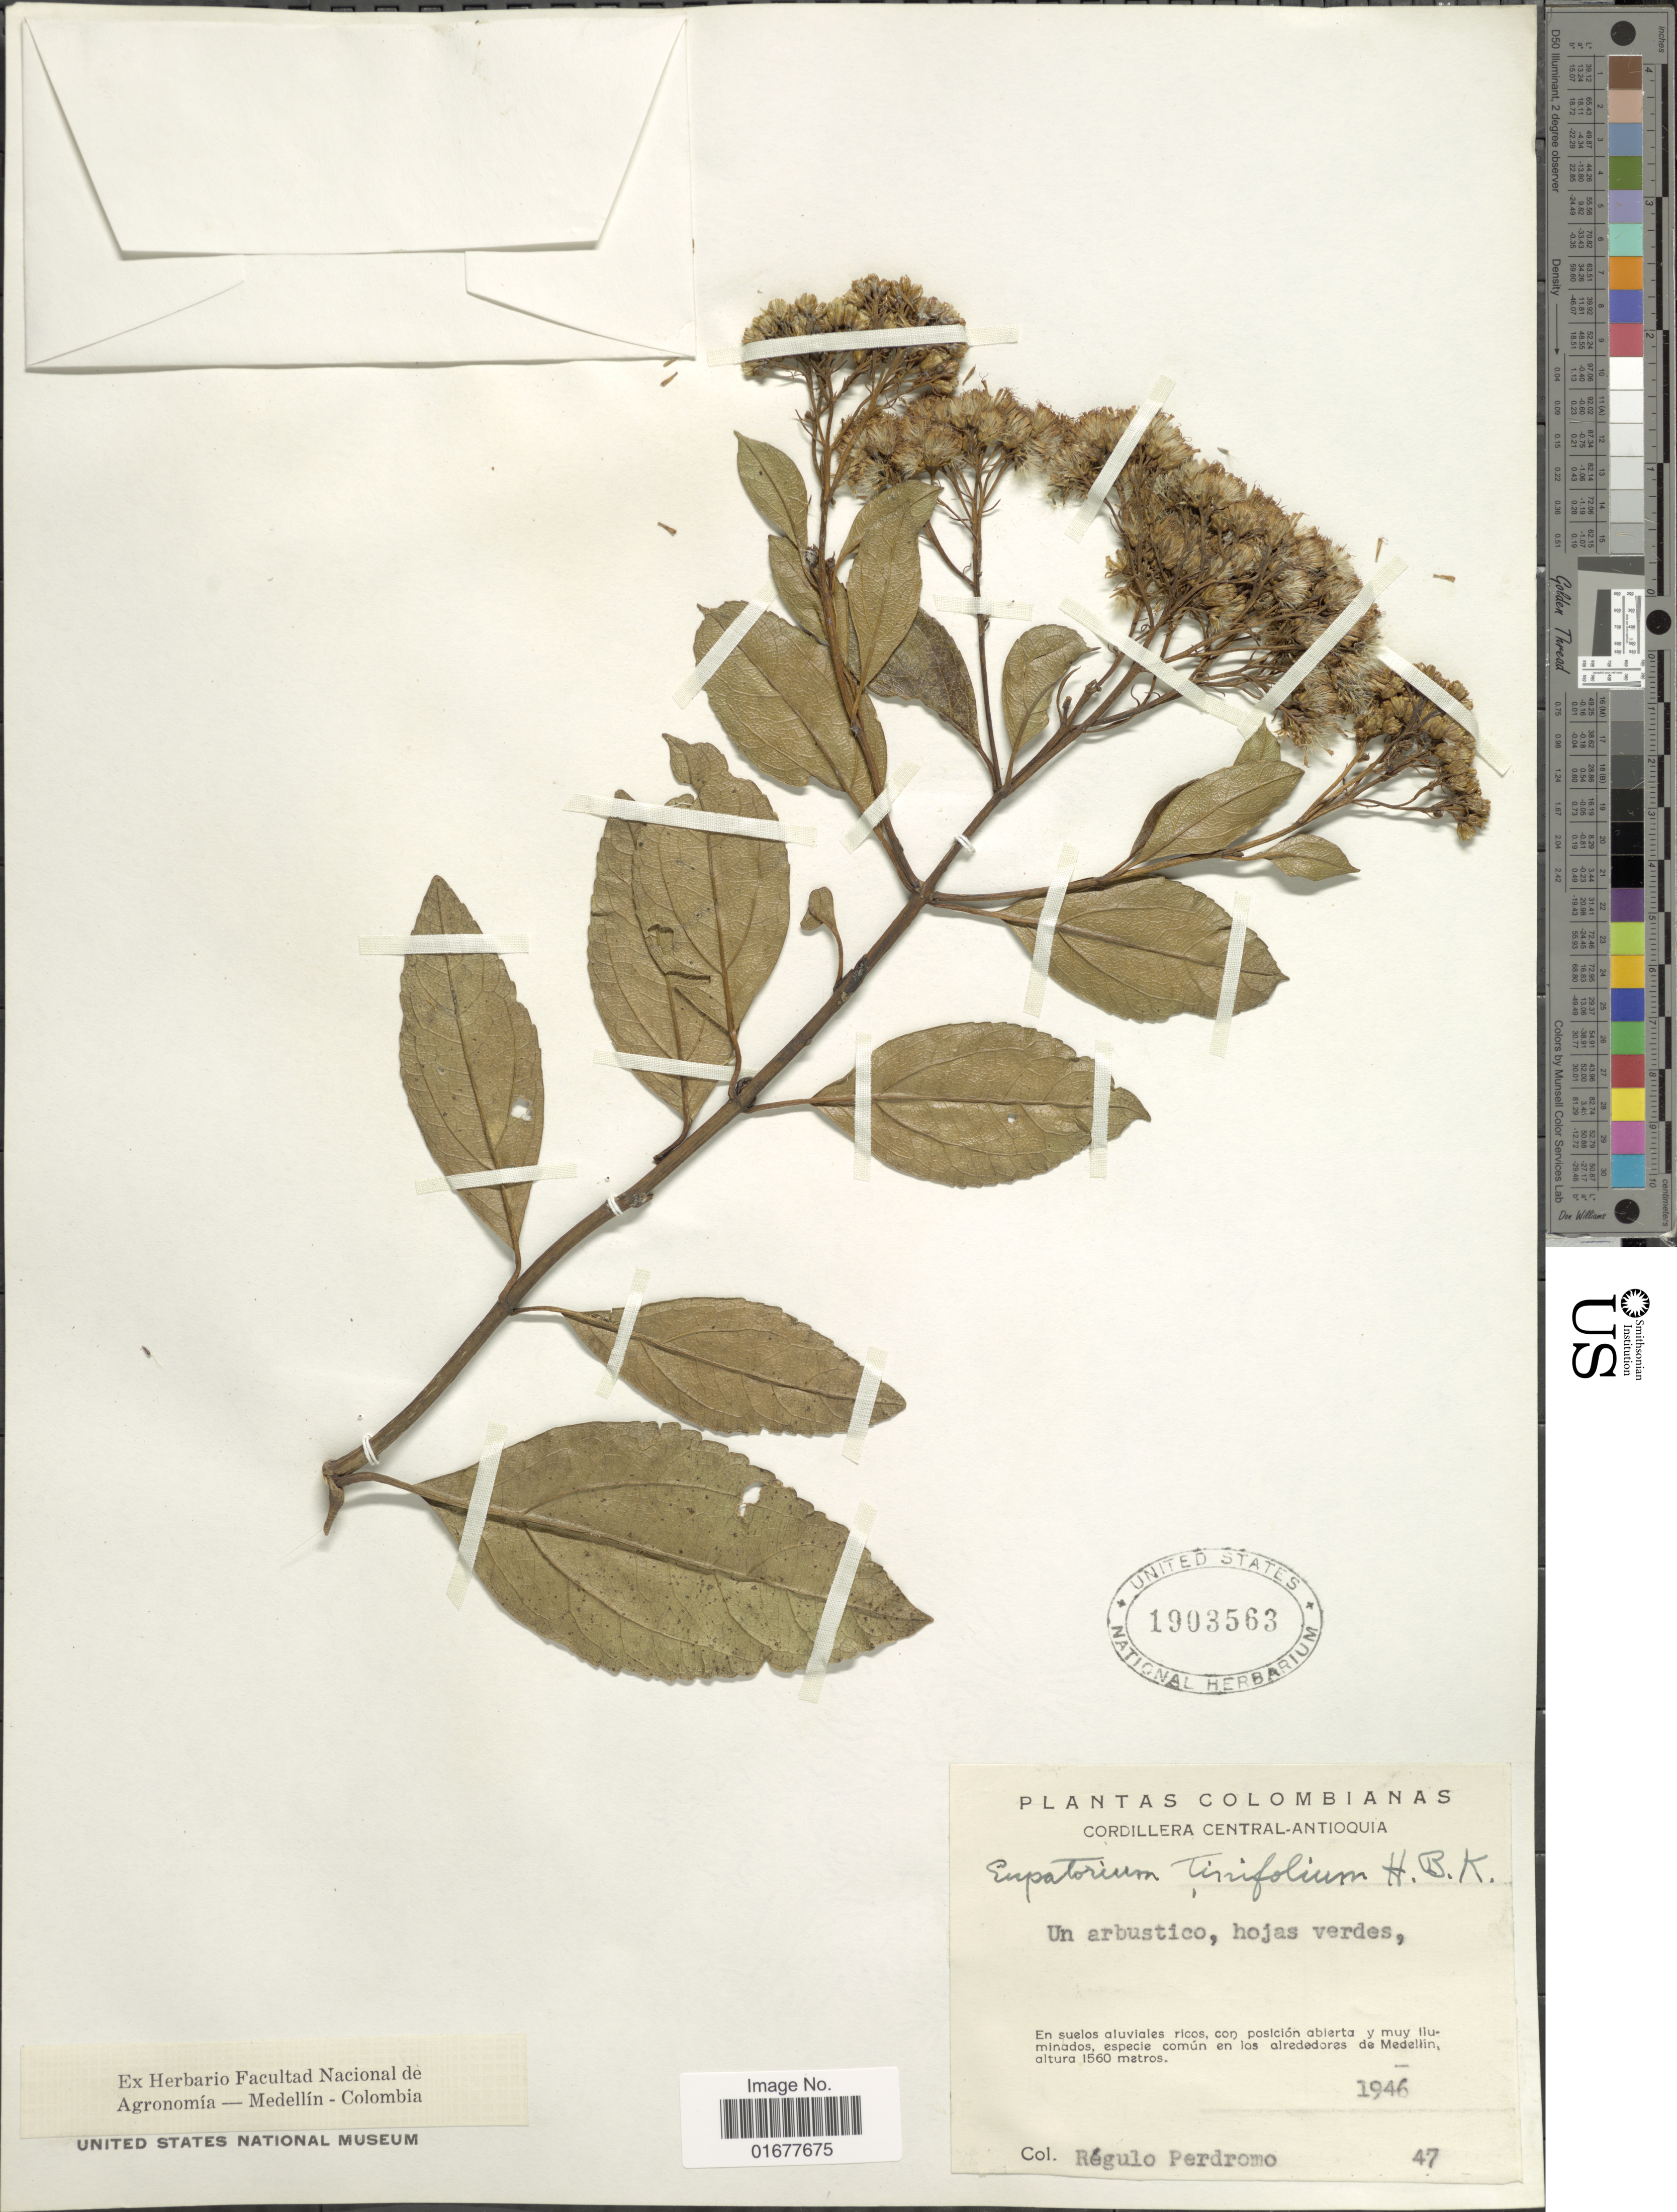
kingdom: Plantae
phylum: Tracheophyta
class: Magnoliopsida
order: Asterales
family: Asteraceae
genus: Ageratina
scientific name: Ageratina tinifolia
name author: (Kunth) R.M. King & H. Rob.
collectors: R. Perdromo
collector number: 47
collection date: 1946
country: Colombia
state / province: Antioquia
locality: Cordillera Central, especie comun en los alrededores de Medellin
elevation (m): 1560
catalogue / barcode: US 1903563